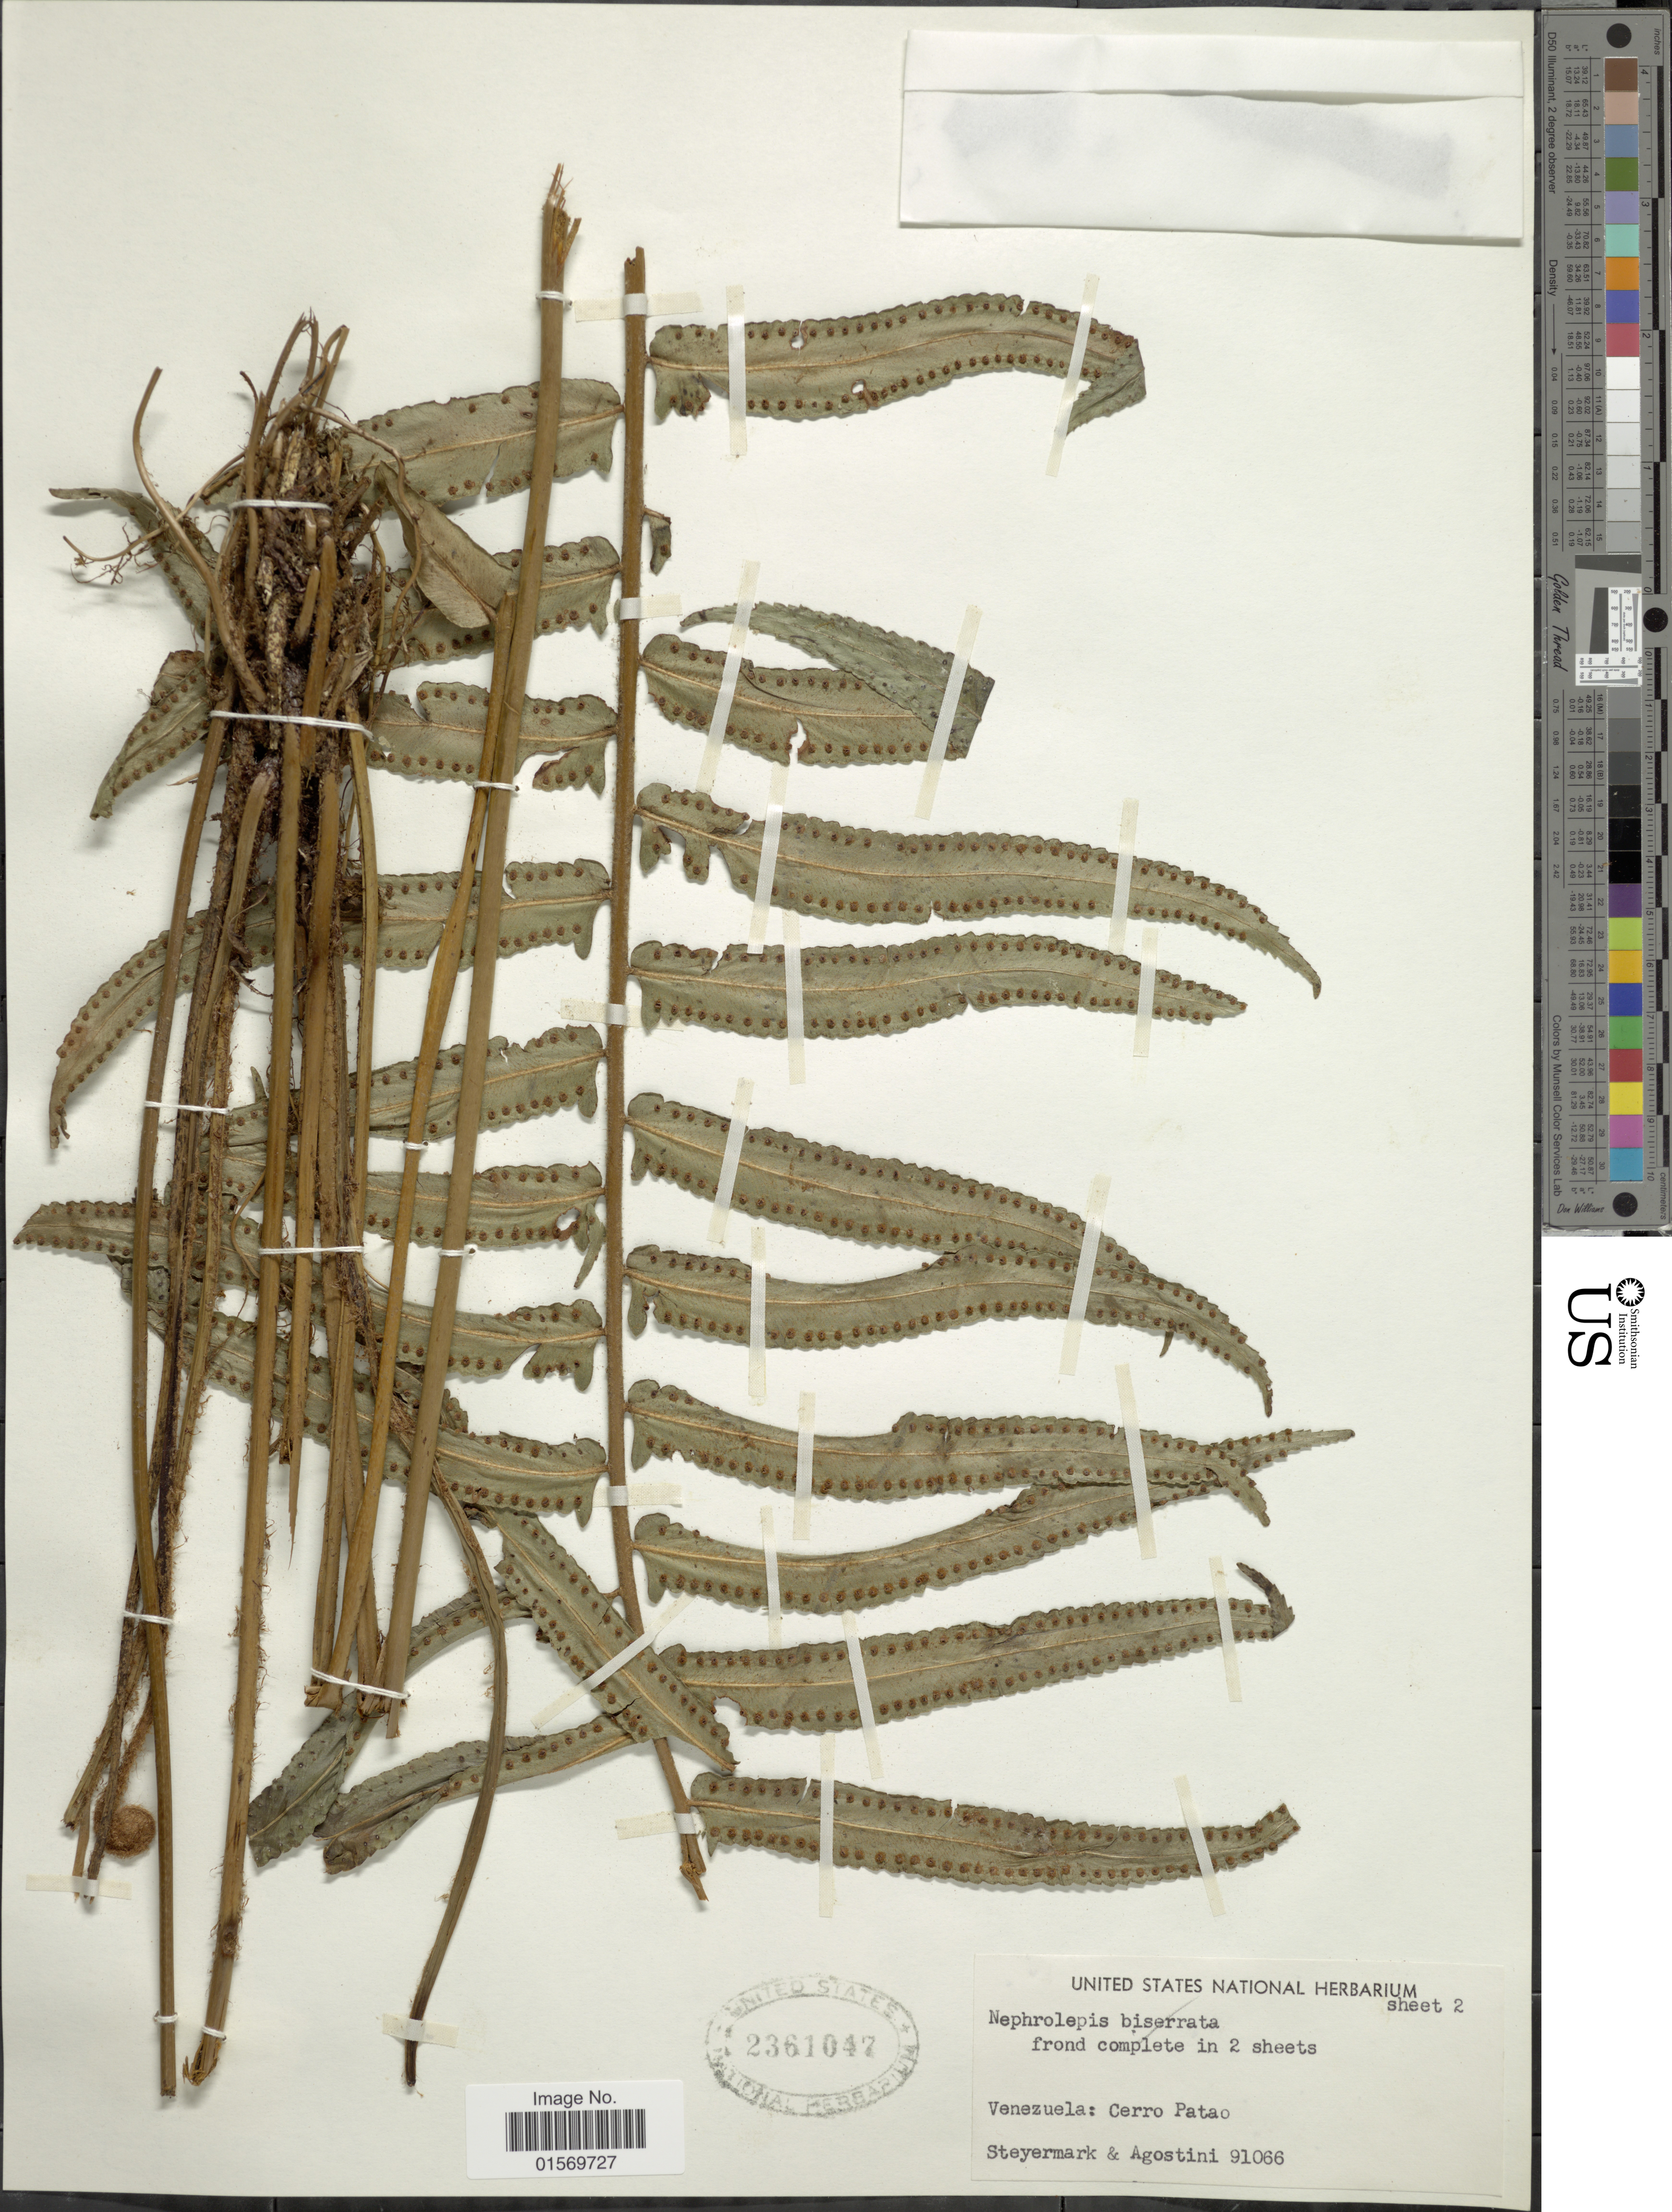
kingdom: Plantae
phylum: Tracheophyta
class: Polypodiopsida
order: Polypodiales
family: Nephrolepidaceae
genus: Nephrolepis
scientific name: Nephrolepis multiflora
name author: (Roxb.) F.M. Jarrett ex C.V. Morton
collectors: J. Steyermark & Agostini, --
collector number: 91066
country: Venezuela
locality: Cerro Patao.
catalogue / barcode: US 2361047